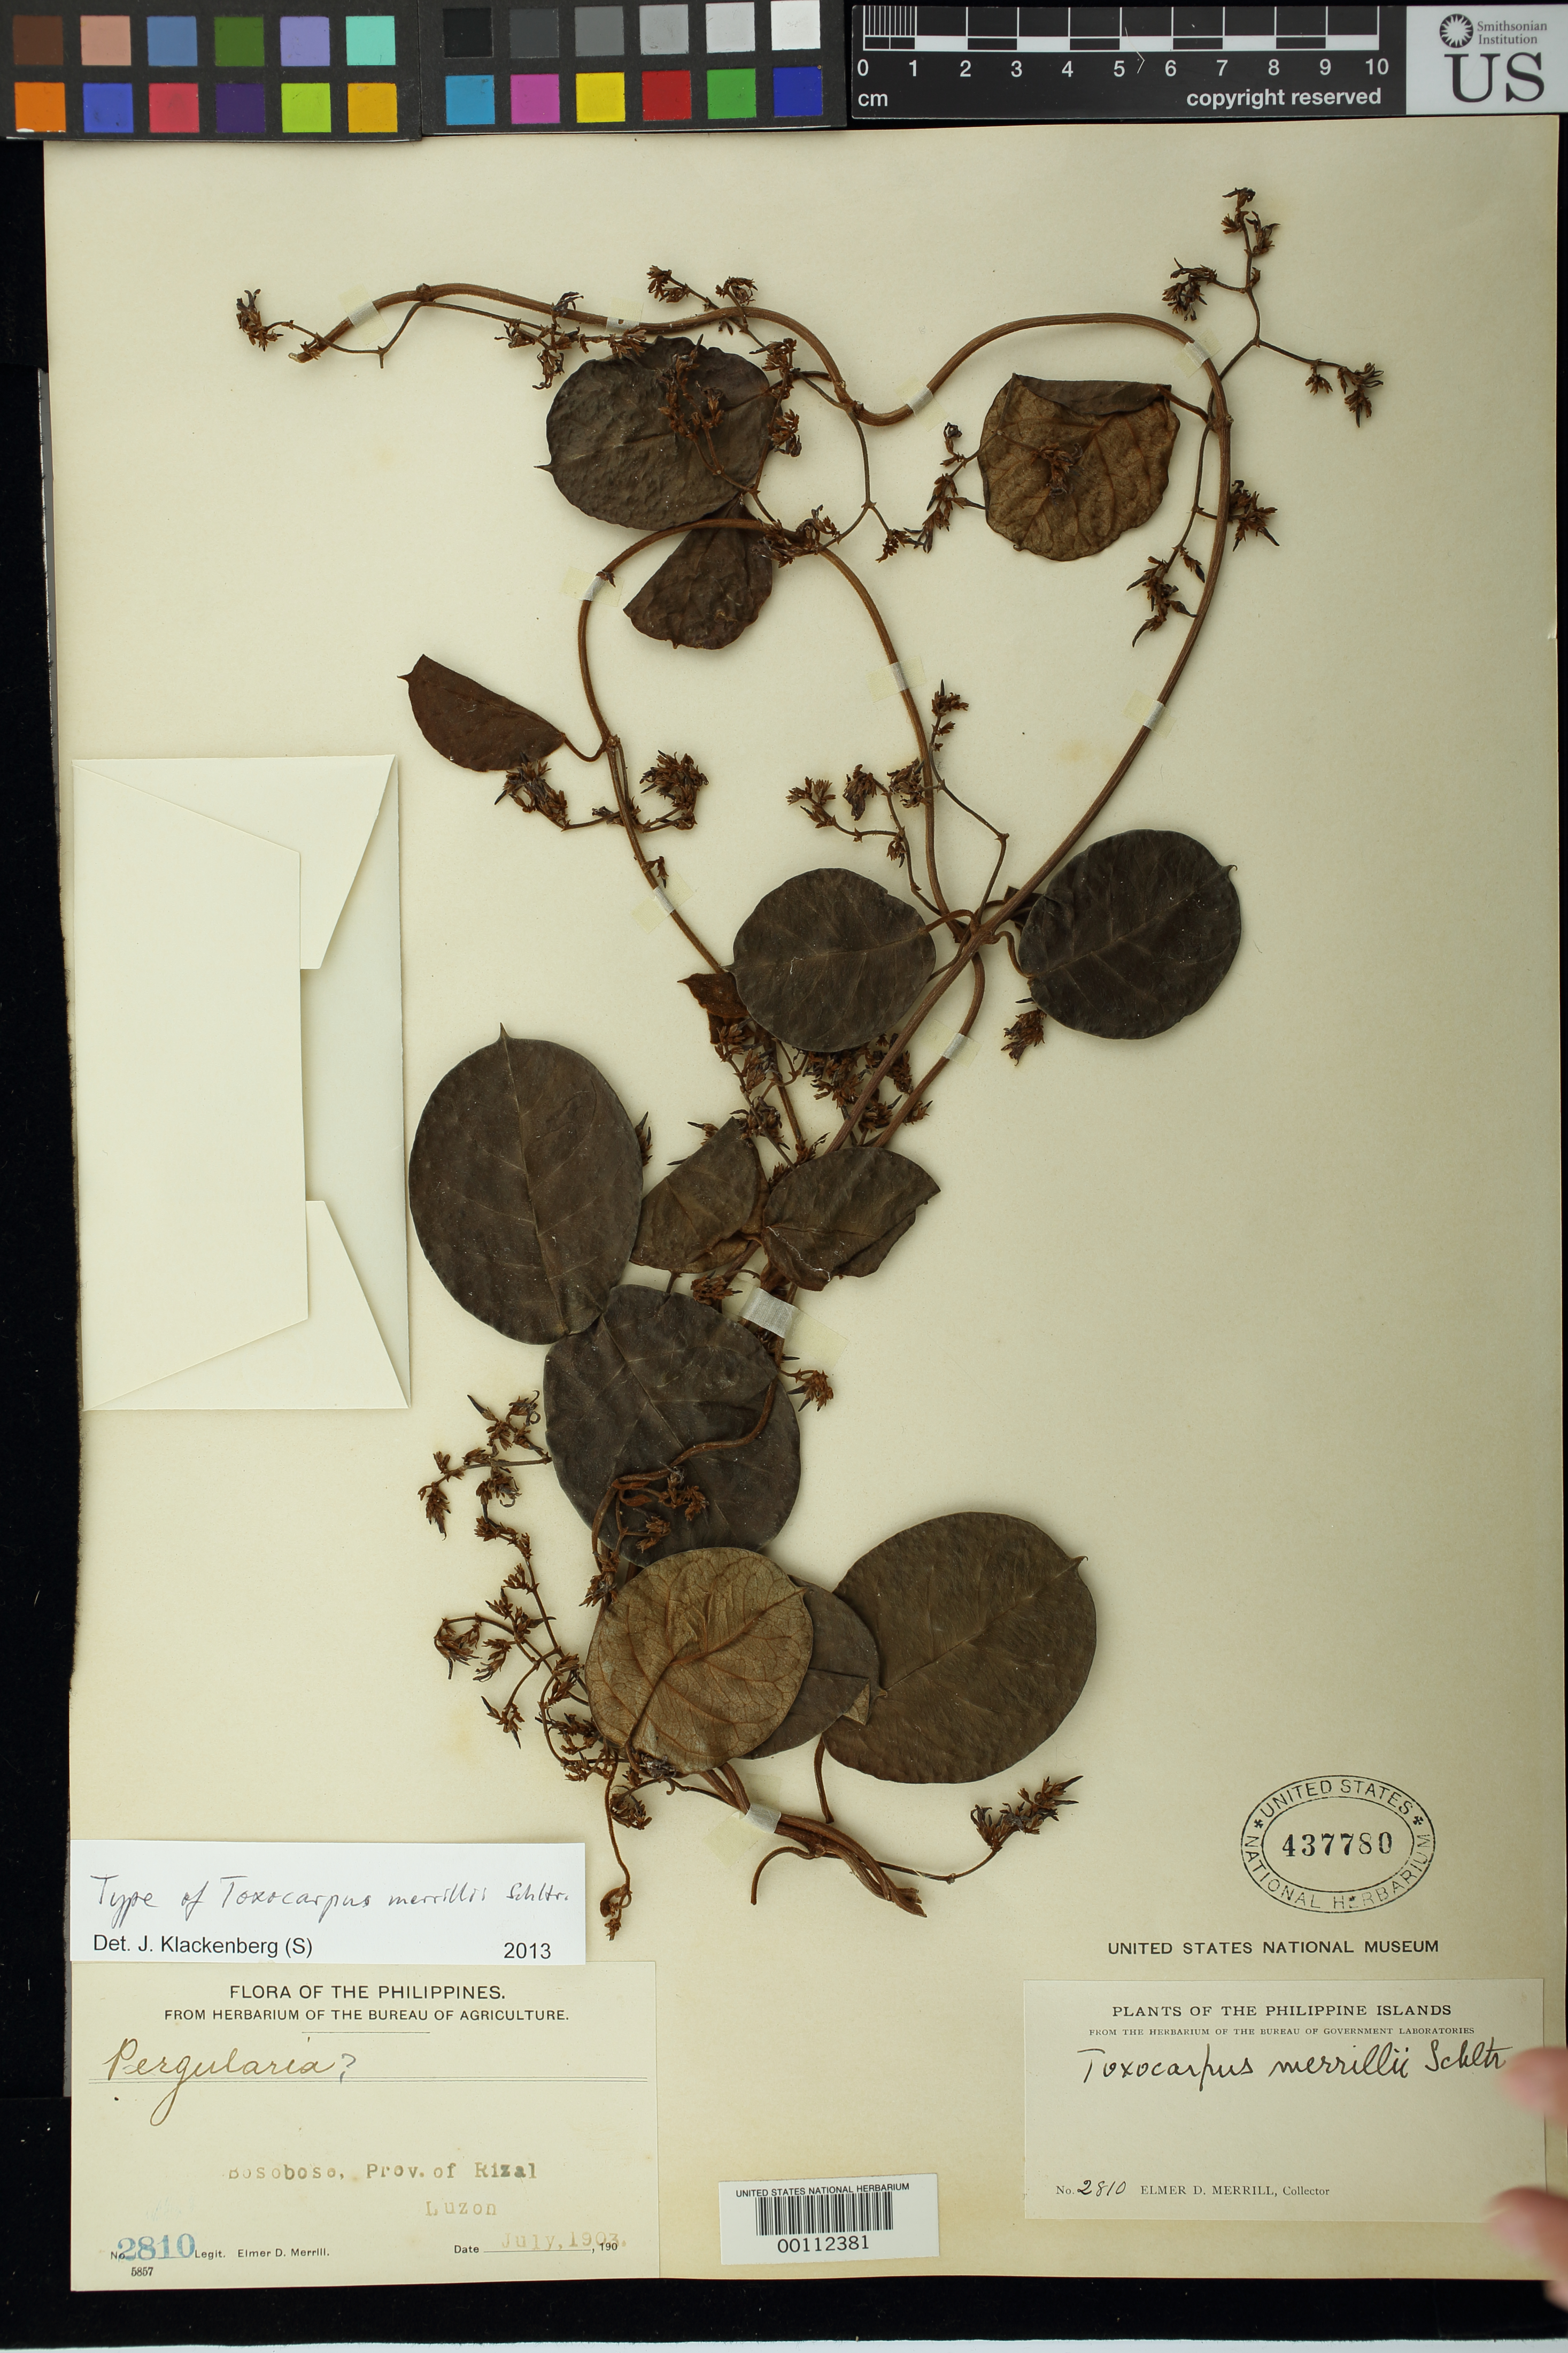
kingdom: Plantae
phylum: Tracheophyta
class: Magnoliopsida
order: Gentianales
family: Apocynaceae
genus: Toxocarpus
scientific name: Toxocarpus merrillii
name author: Schltr.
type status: Isotype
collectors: E. D. Merrill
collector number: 2810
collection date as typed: Jul 1903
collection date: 1903-07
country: Philippines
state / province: Calabarzon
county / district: Rizal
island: Luzon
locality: Bosoboso, Prov. of Rizal, Luzon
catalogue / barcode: US 437780